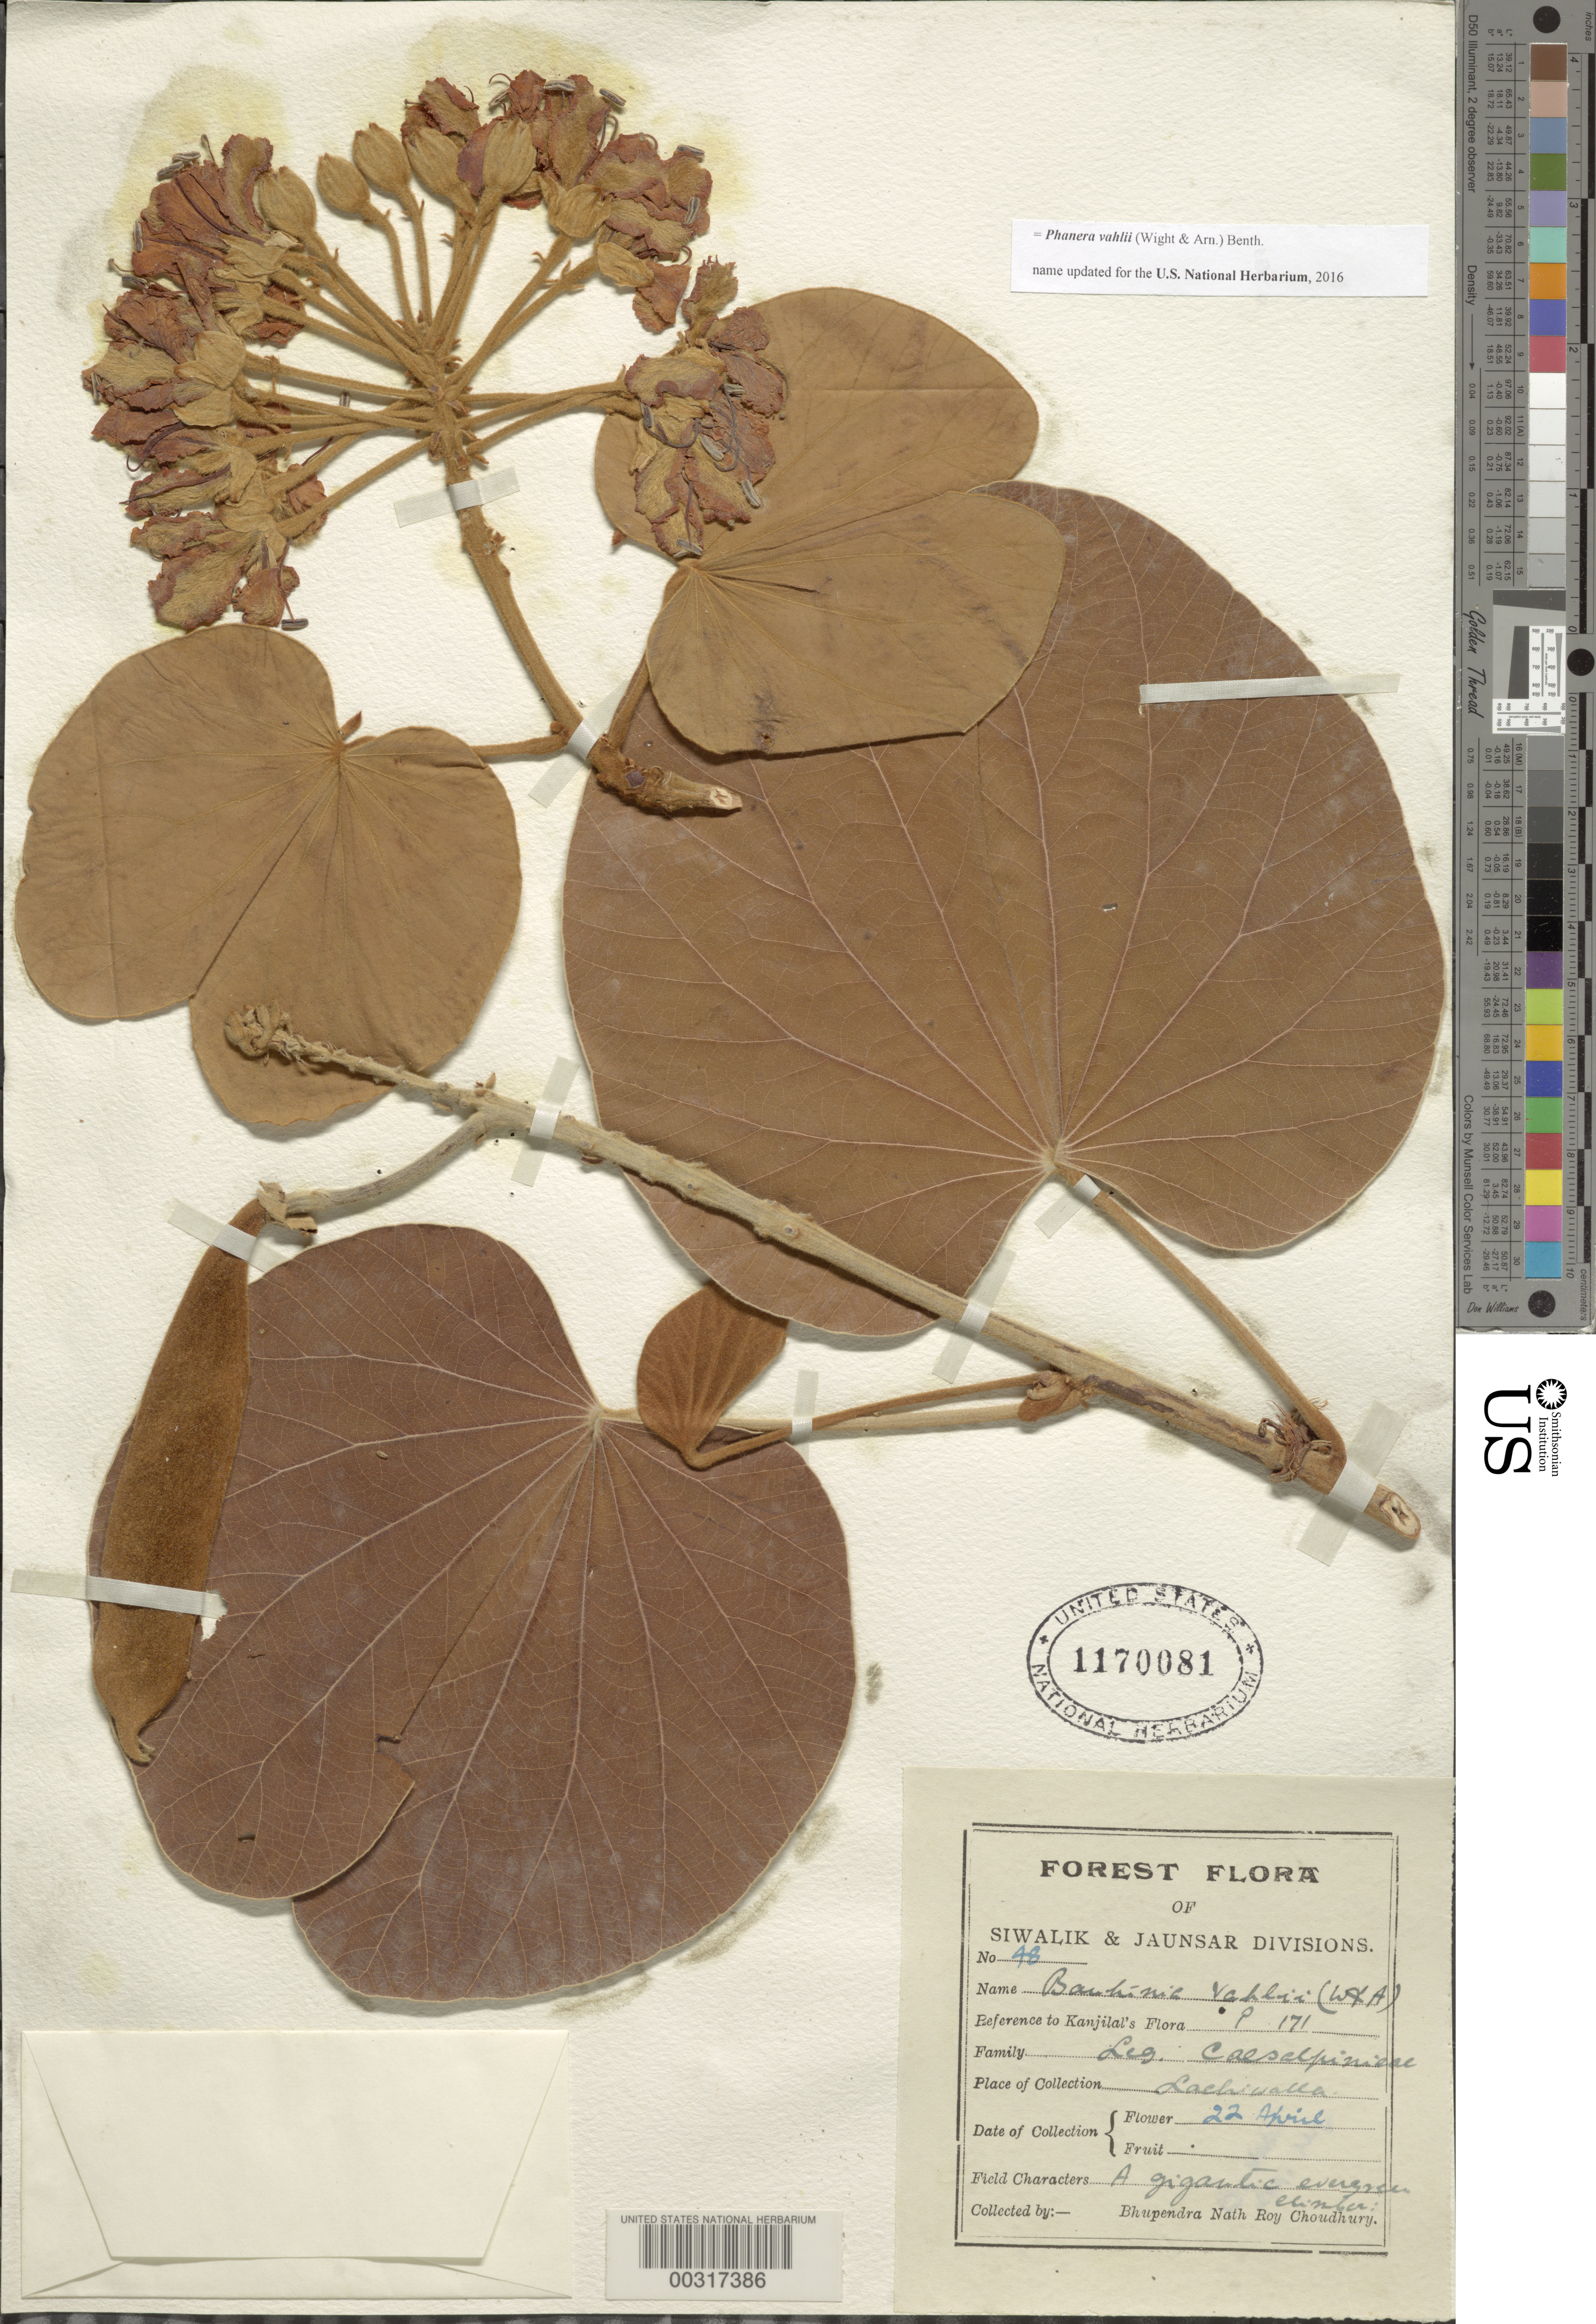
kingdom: Plantae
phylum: Tracheophyta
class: Magnoliopsida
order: Fabales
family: Fabaceae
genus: Phanera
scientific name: Phanera vahlii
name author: (Wight & Arn.) Benth.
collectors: B. Choudhury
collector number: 48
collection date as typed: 22 Apr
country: India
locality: Lachiwalla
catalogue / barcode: US 1170081